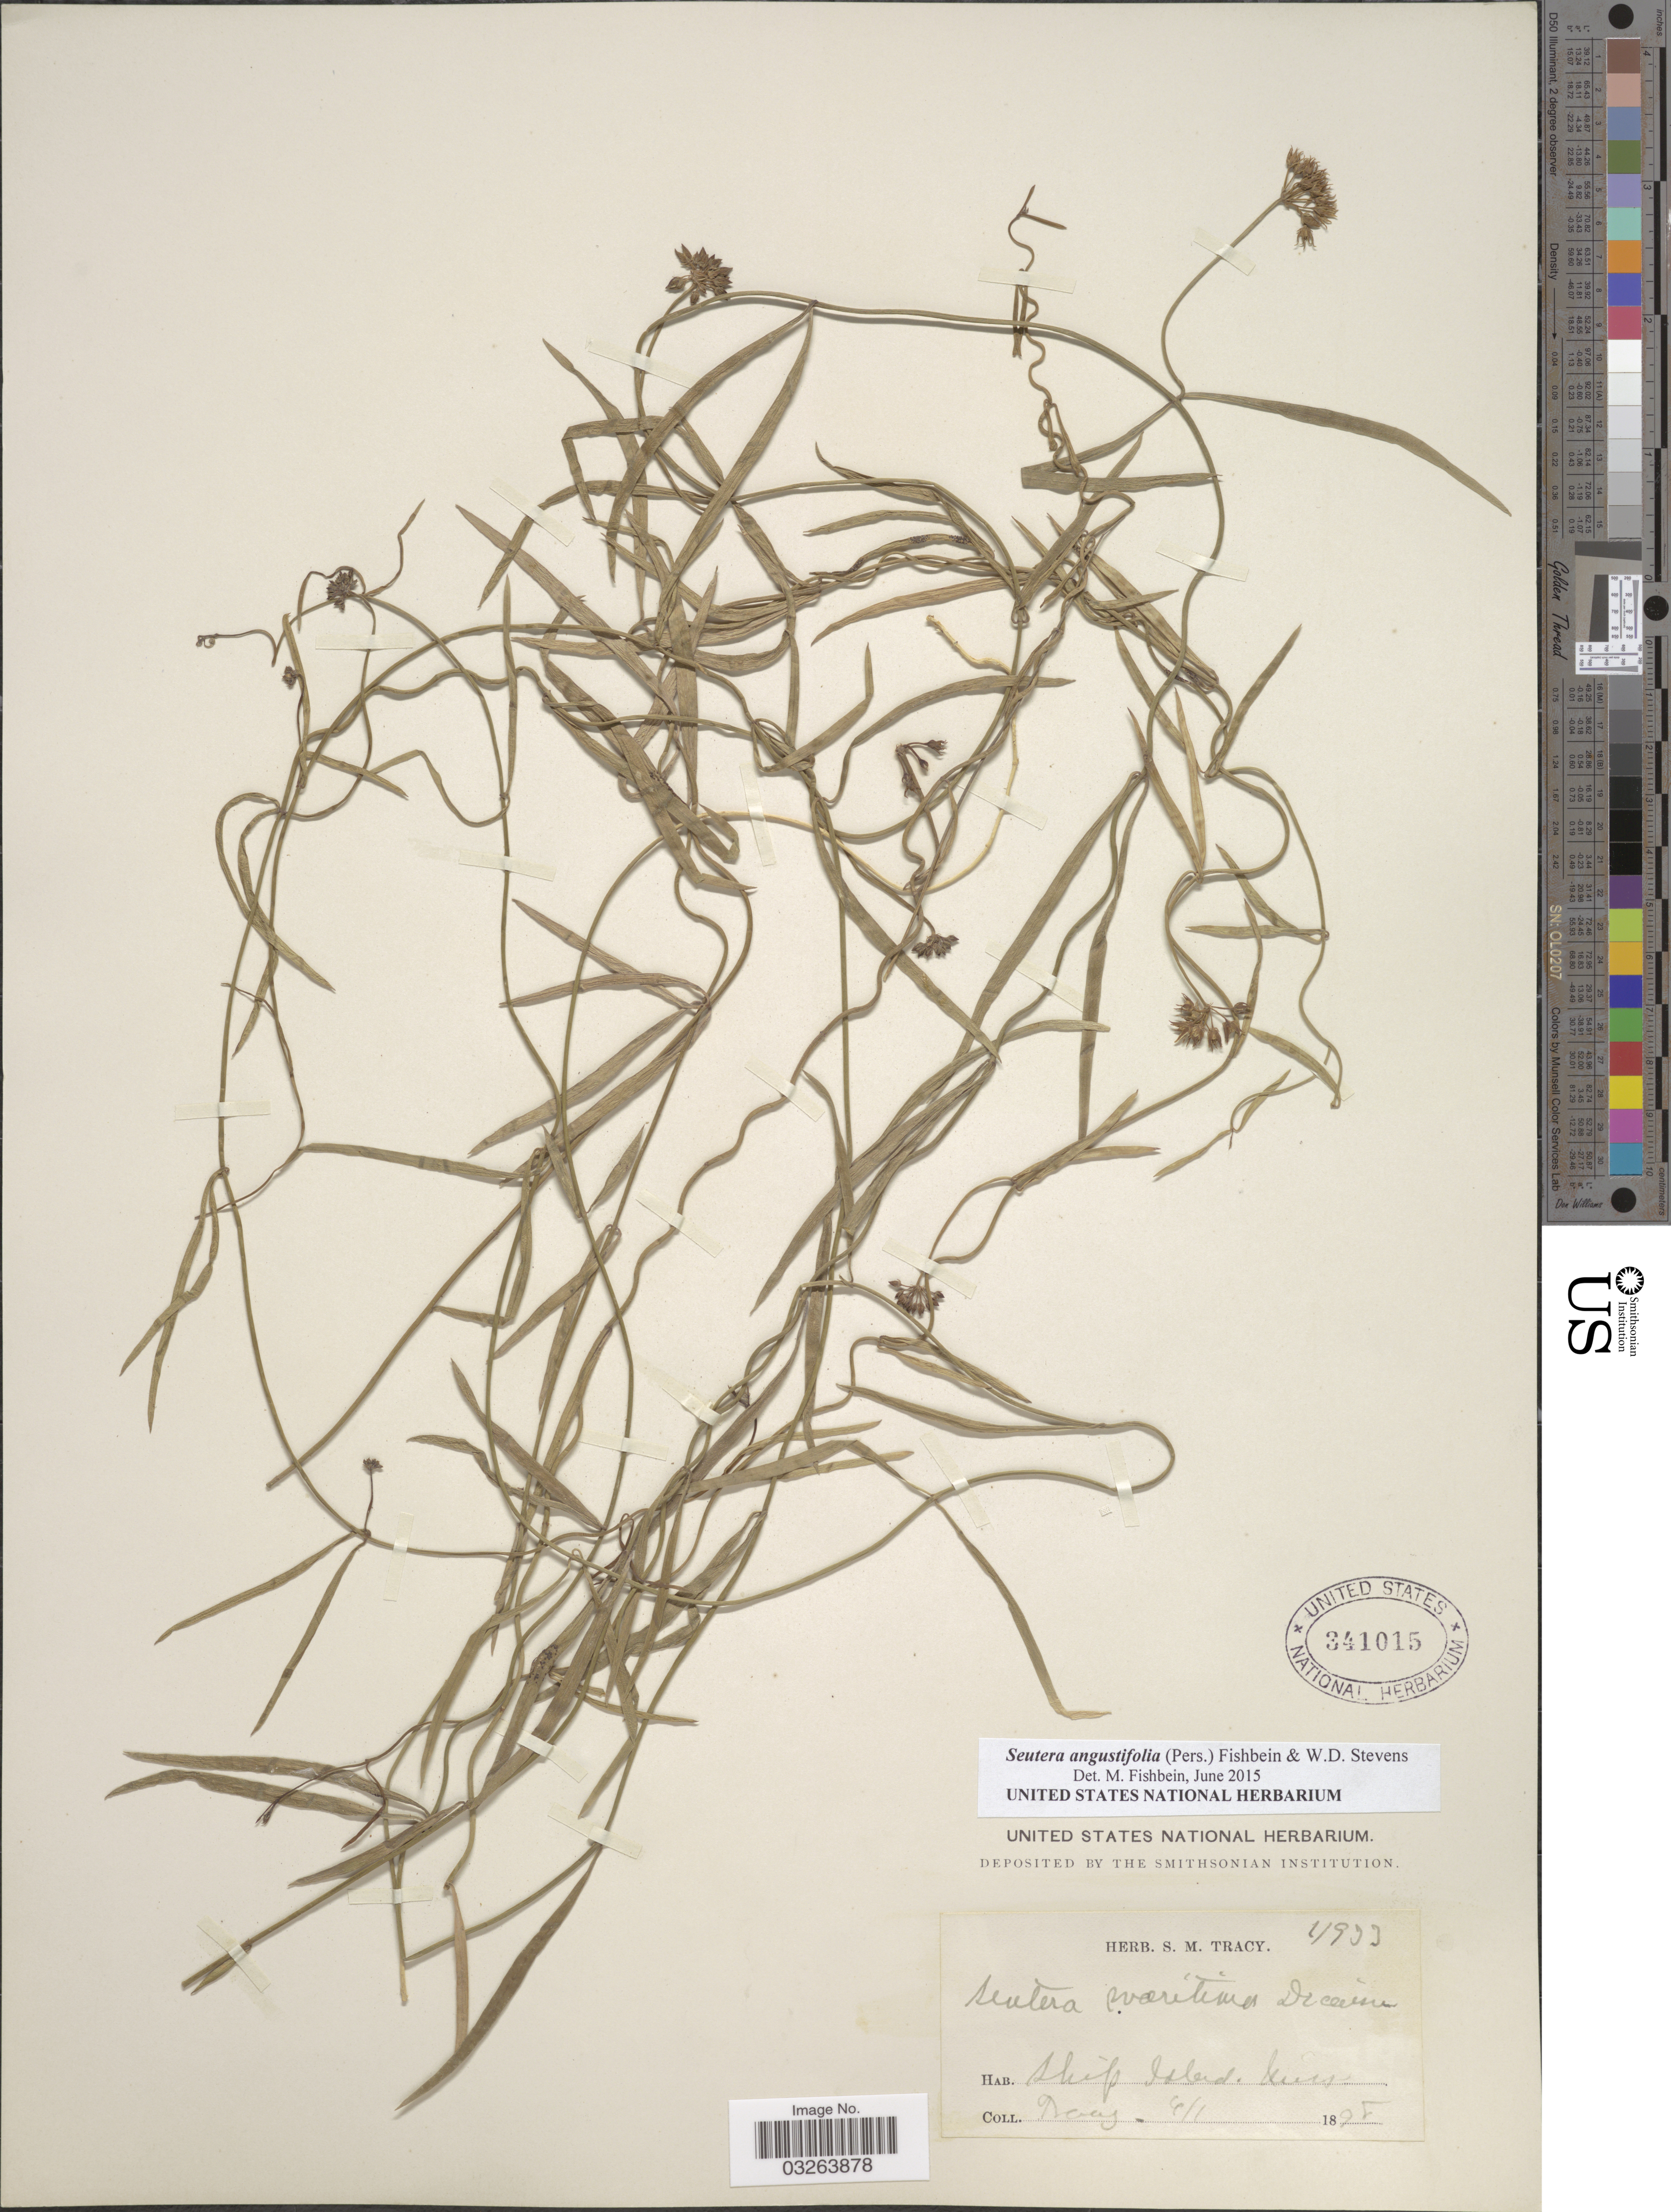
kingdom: Plantae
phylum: Tracheophyta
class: Magnoliopsida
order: Gentianales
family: Apocynaceae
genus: Seutera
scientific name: Seutera angustifolia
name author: Fishbein & W.D. Stevens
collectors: S. M. Tracy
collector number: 4933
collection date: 1898-04-01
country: United States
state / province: Mississippi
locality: Ship Island.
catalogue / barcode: US 341015